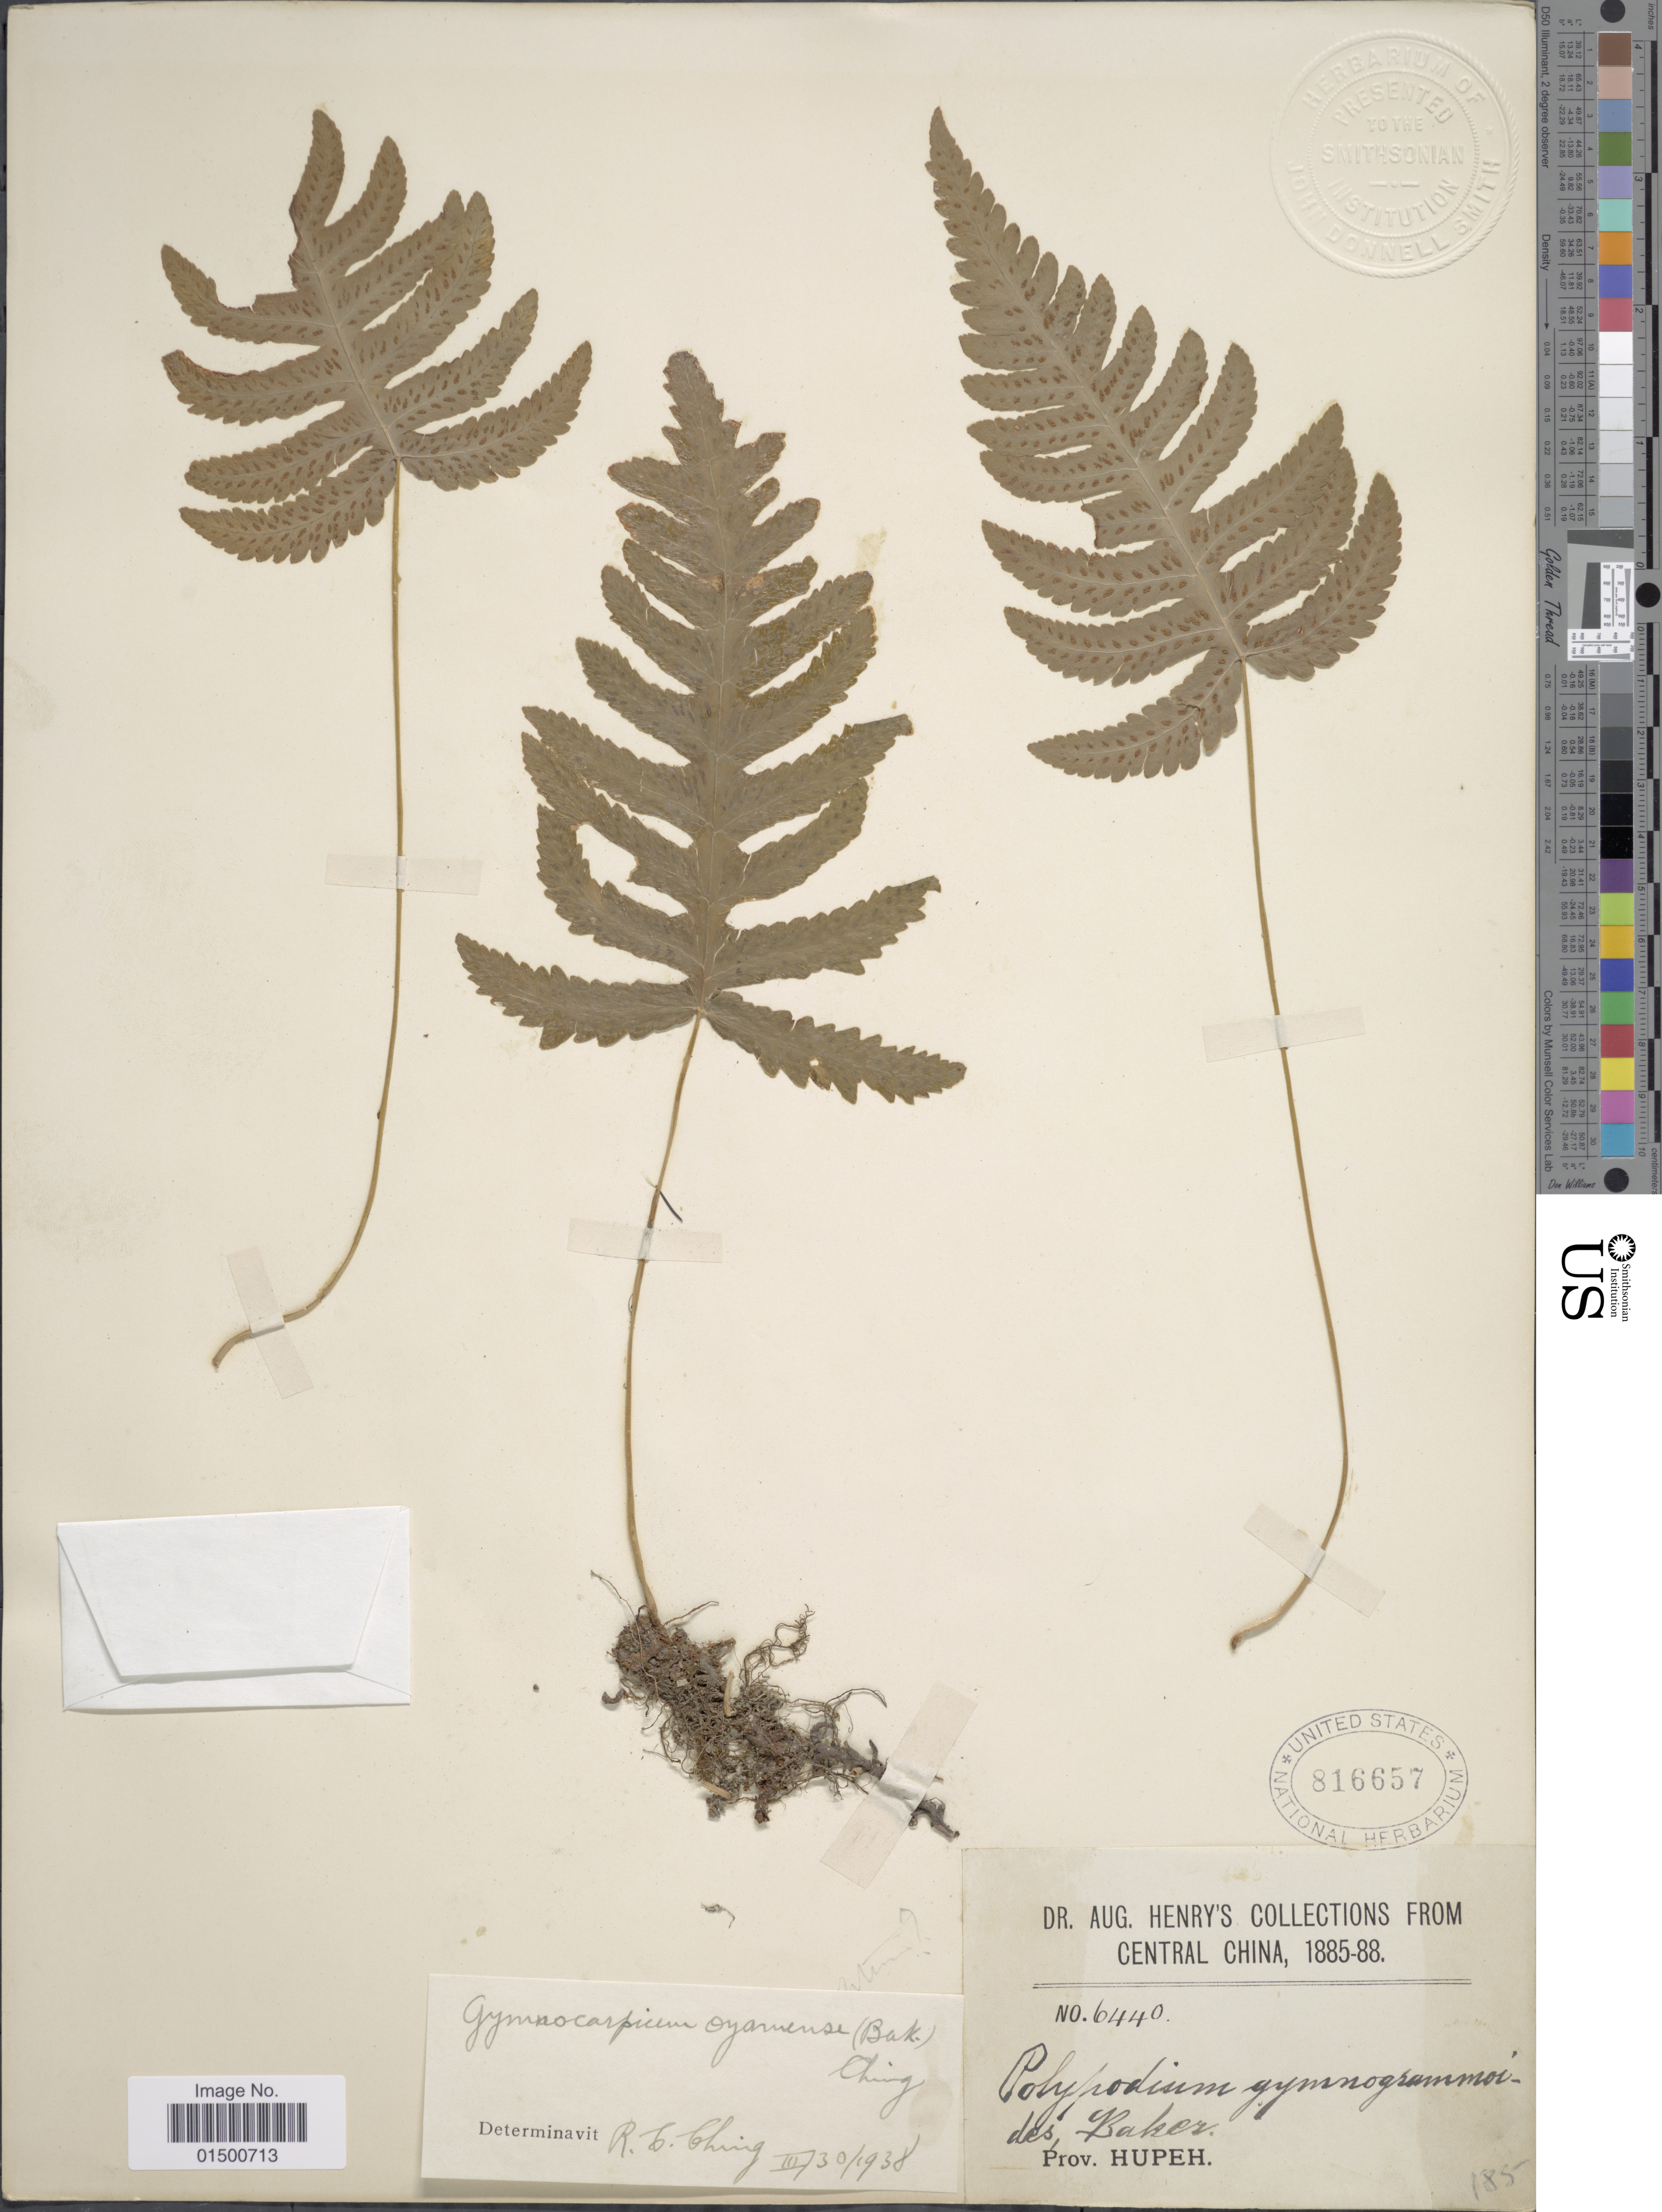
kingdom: Plantae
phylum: Tracheophyta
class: Polypodiopsida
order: Polypodiales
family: Cystopteridaceae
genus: Gymnocarpium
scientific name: Gymnocarpium oyamense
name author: (Baker) Ching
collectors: A. Henry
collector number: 6440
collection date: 1885/1888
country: China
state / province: Hubei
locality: Central China, Prov. Hupeh.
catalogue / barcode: US 816657